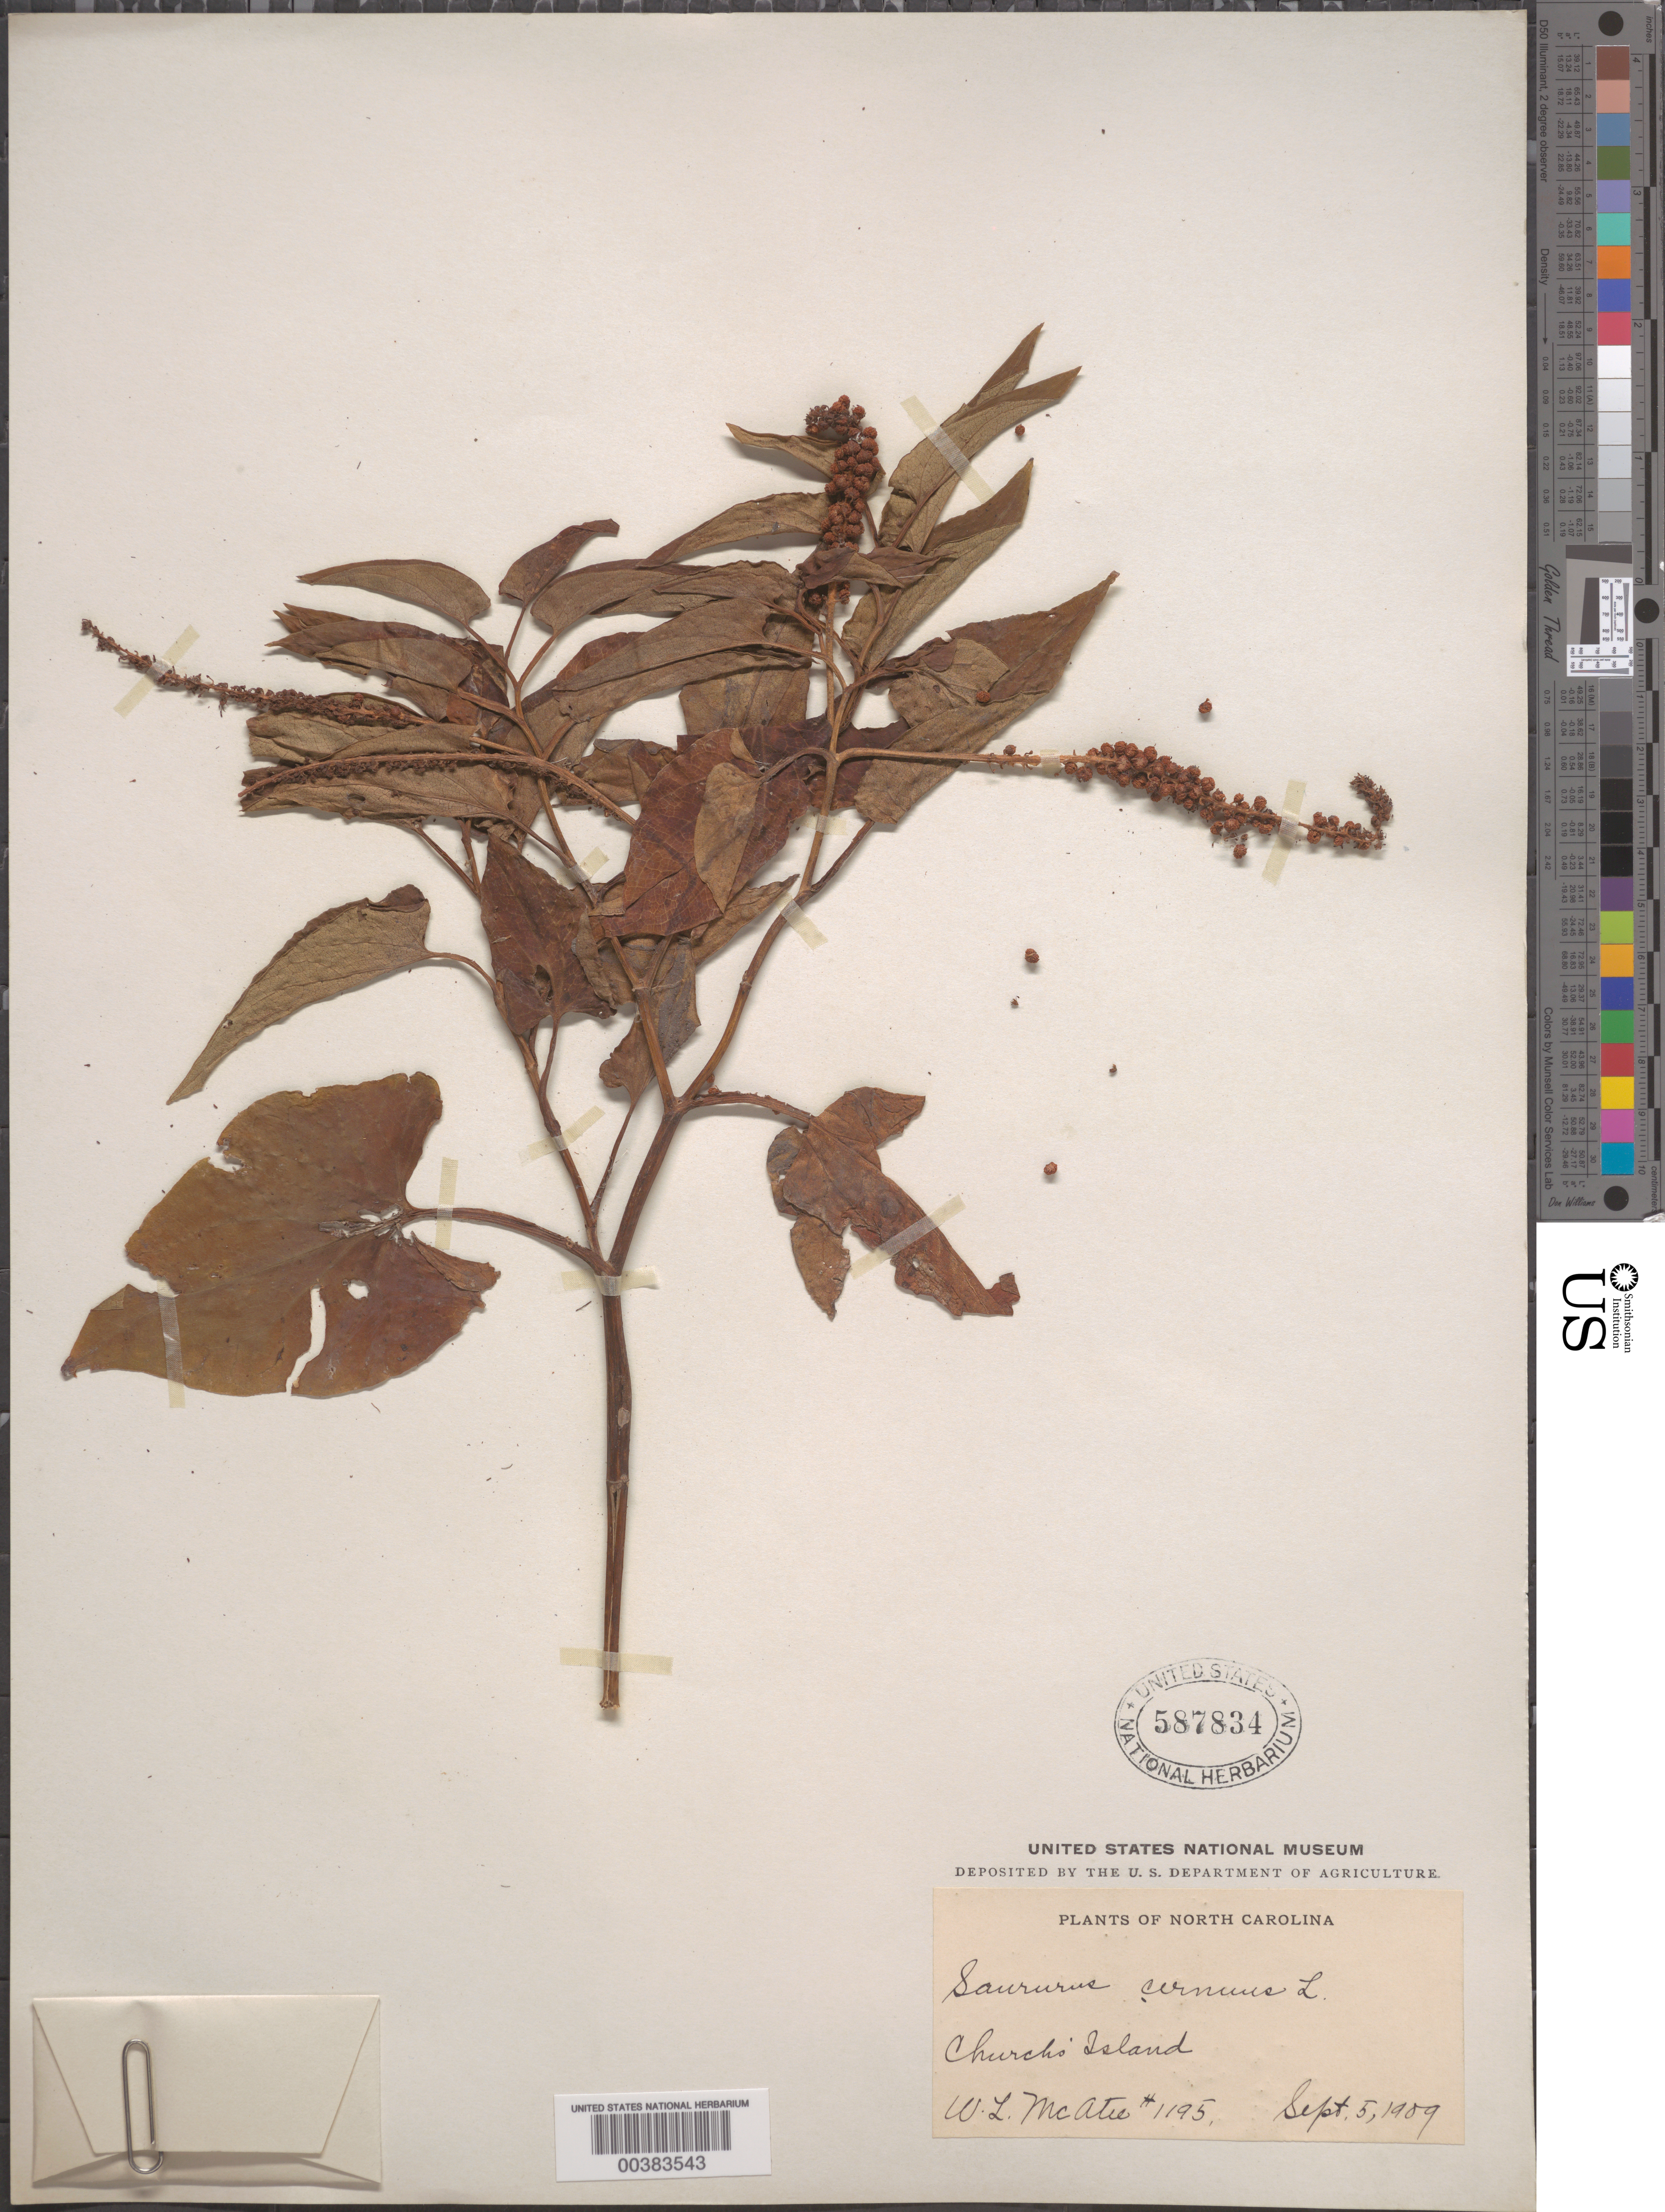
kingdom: Plantae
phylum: Tracheophyta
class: Magnoliopsida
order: Piperales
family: Saururaceae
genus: Saururus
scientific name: Saururus cernuus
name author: L.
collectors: W. McAtee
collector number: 1195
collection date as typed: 05 Sep 1909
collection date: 1909-09-05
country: United States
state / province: North Carolina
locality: Churchs' i.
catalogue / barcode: US 587834